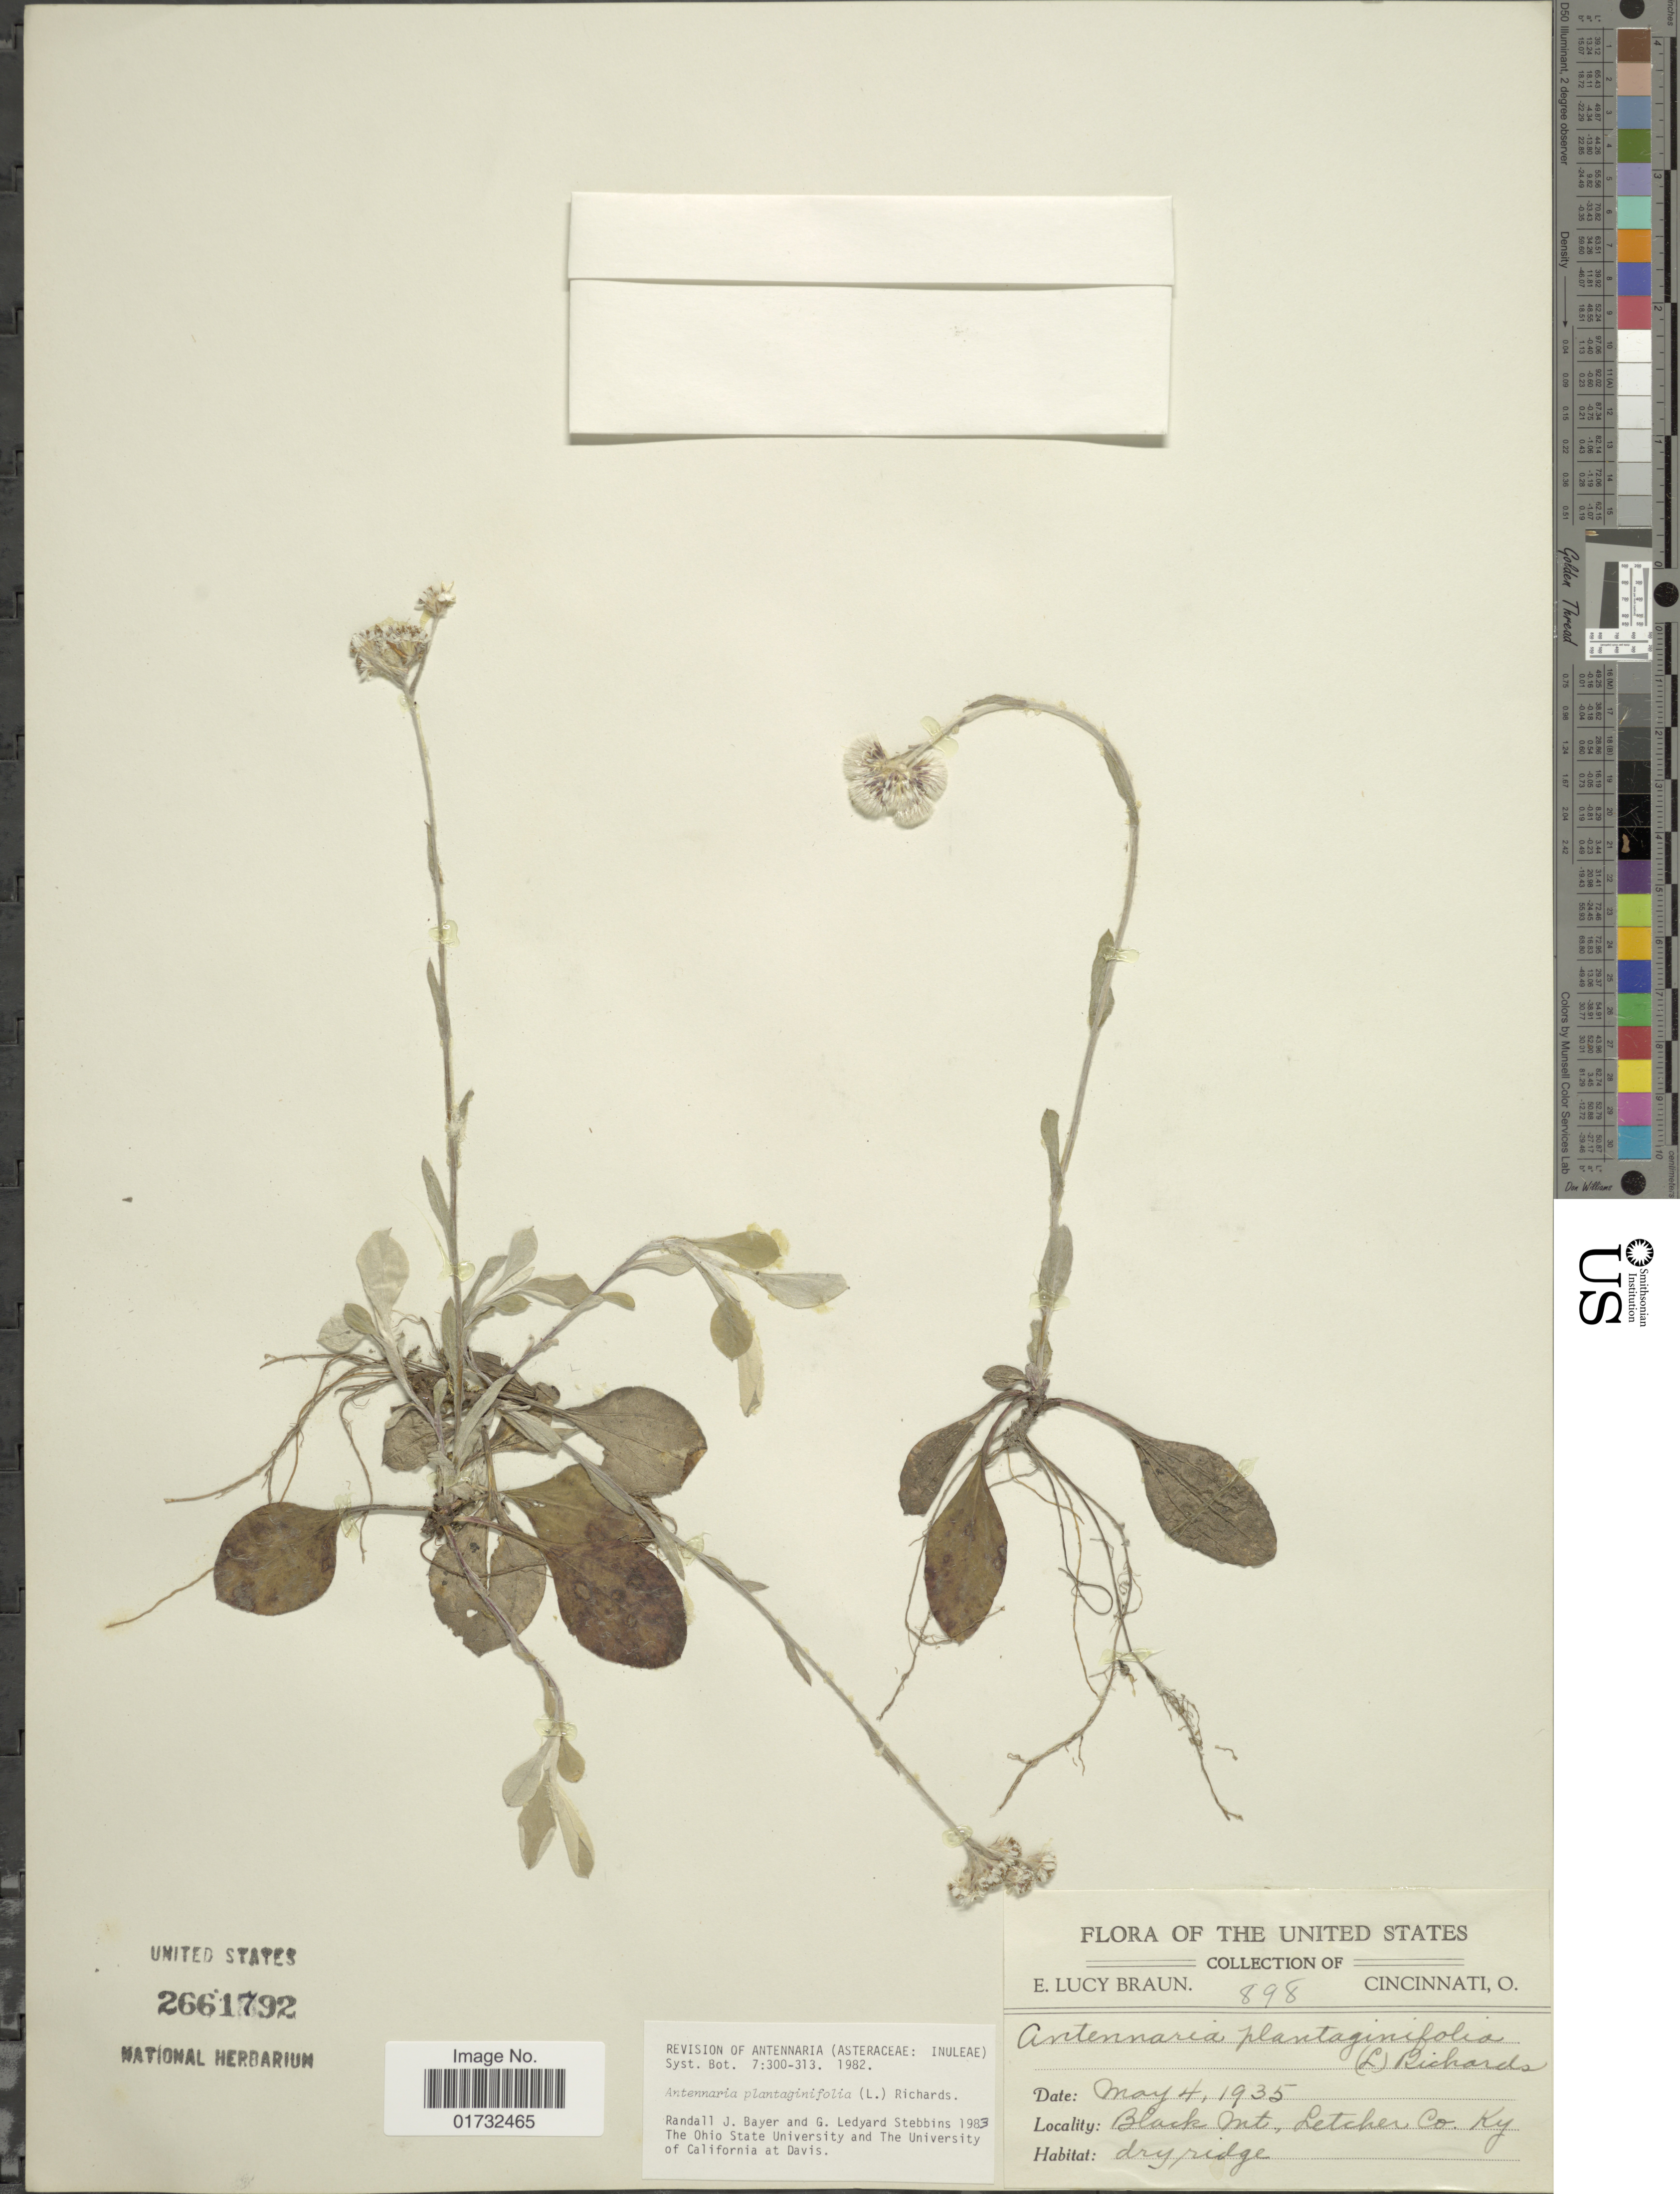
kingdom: Plantae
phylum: Tracheophyta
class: Magnoliopsida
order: Asterales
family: Asteraceae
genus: Antennaria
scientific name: Antennaria plantaginifolia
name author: (L.) Richardson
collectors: E. L. Braun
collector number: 898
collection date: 1935-05-04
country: United States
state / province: Kentucky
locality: Black Mt., Letcher Co.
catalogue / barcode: US 2661792